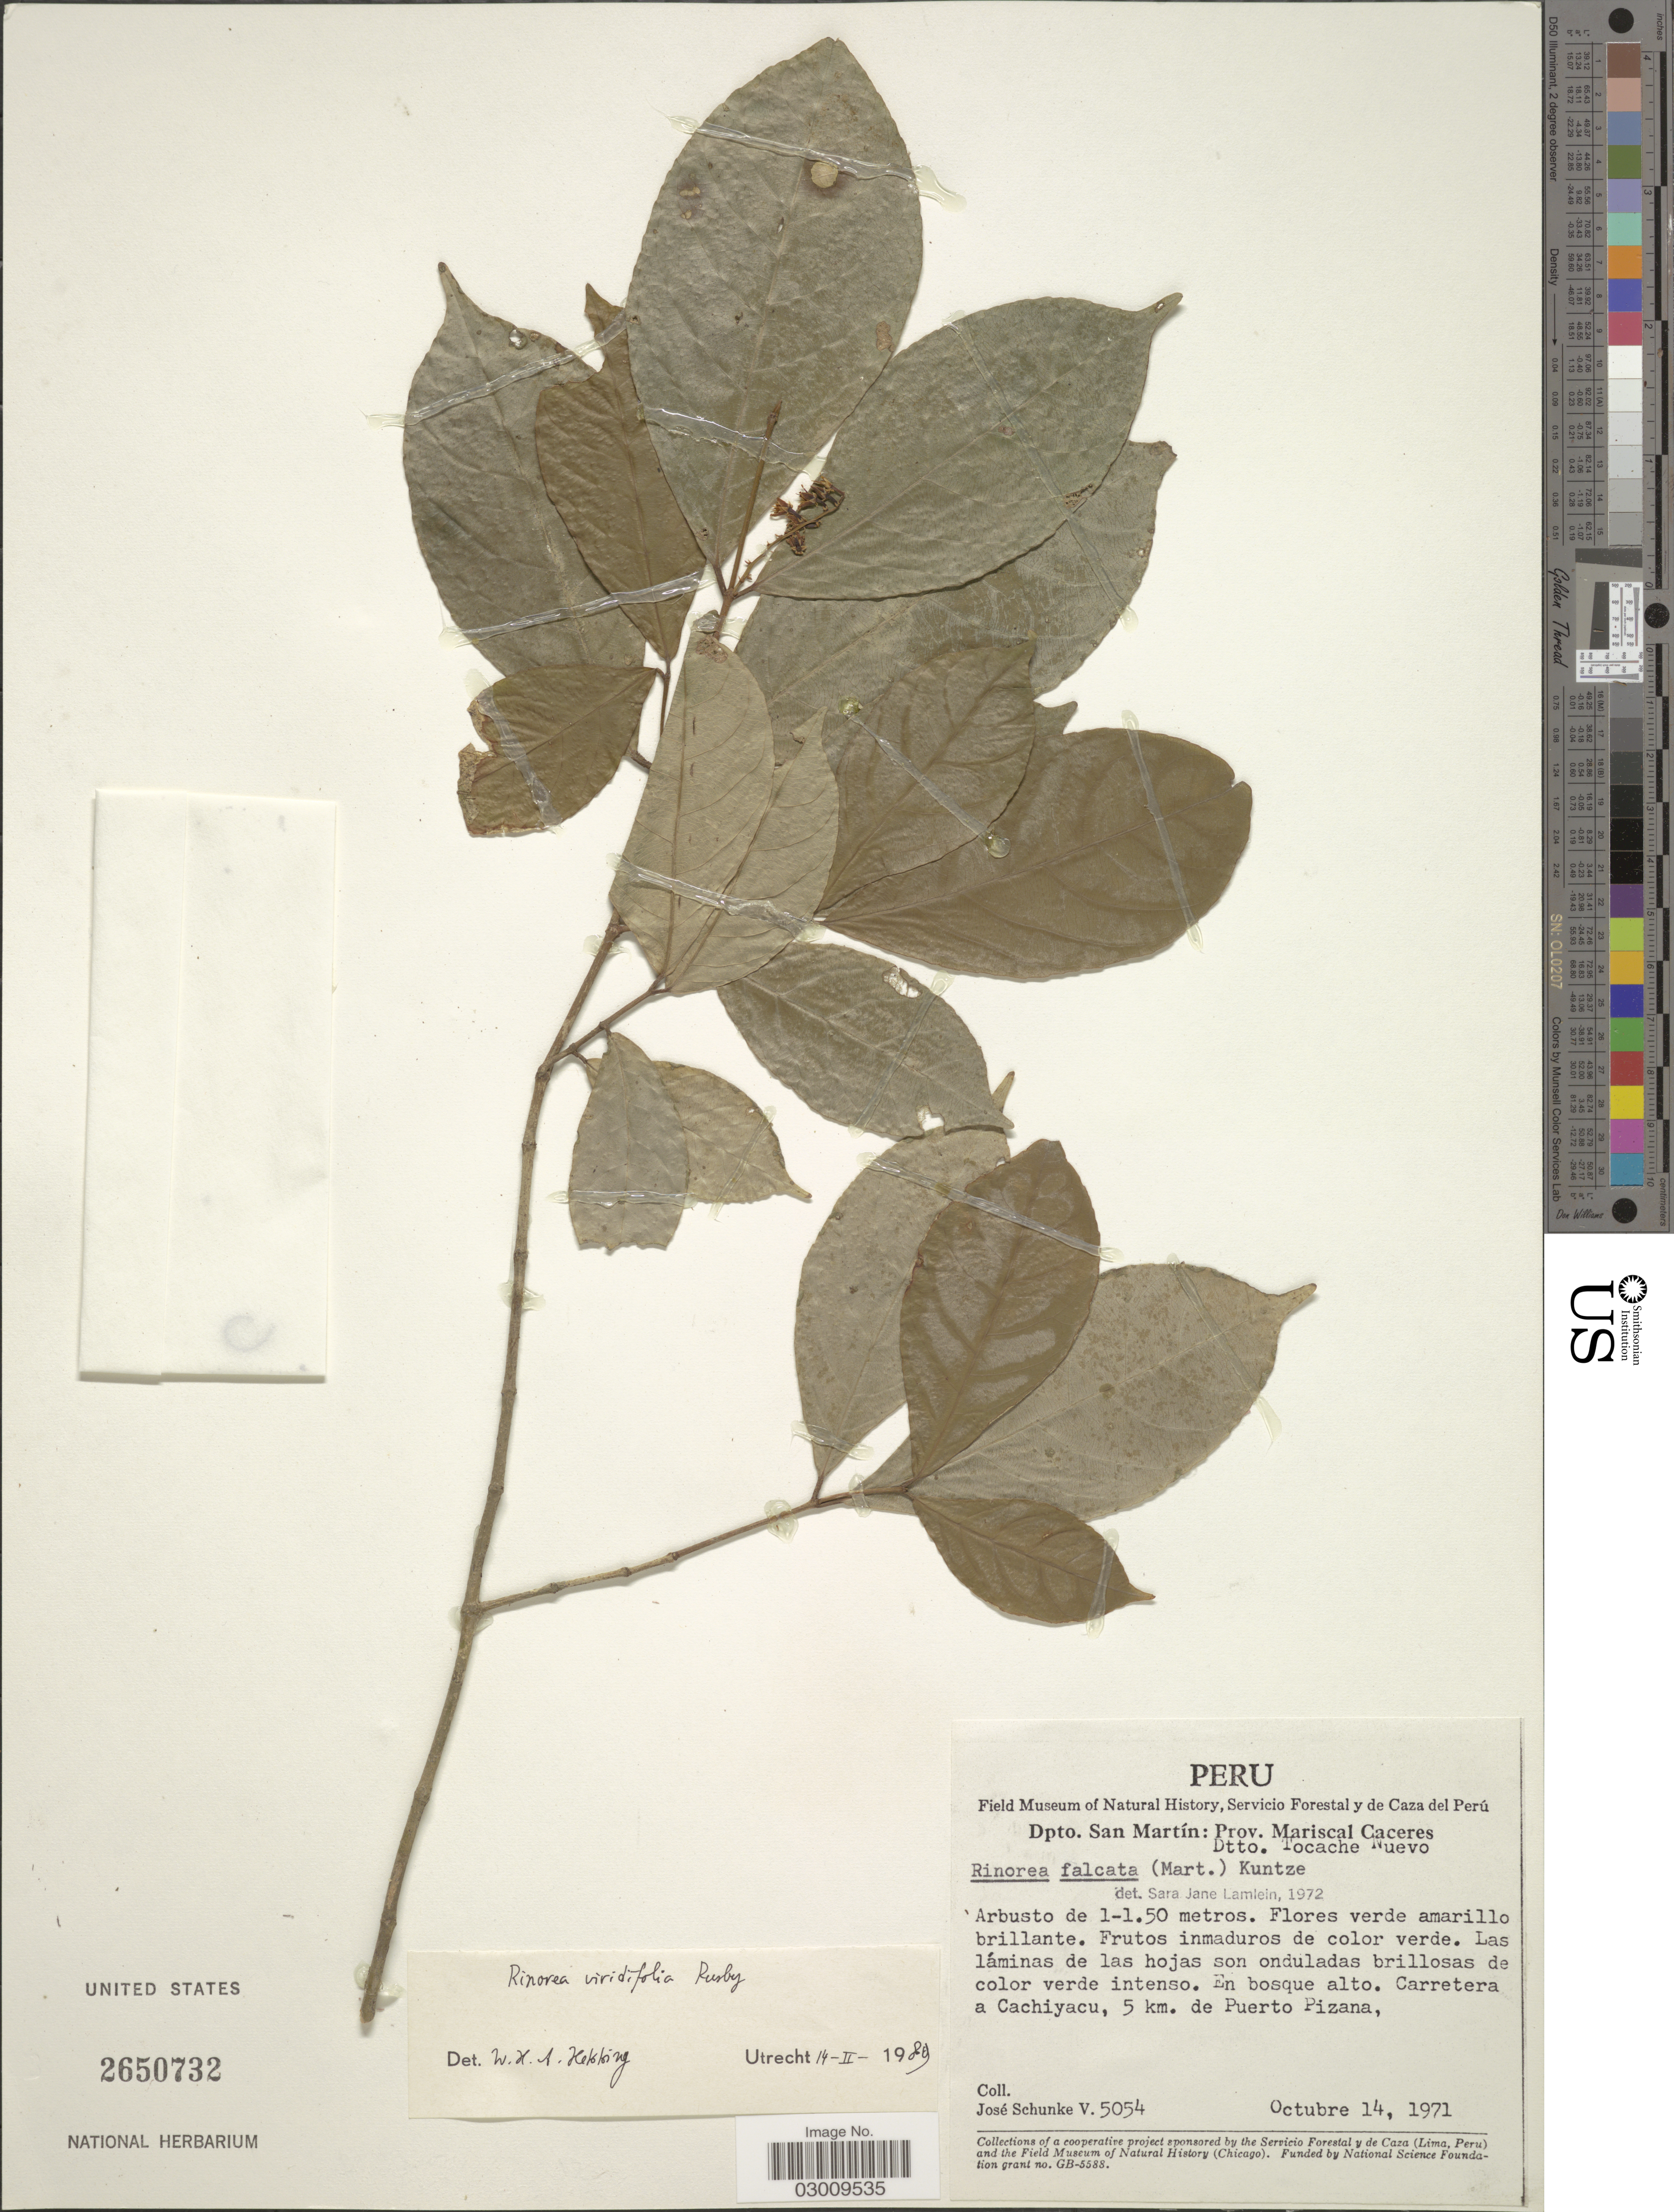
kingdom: Plantae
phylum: Tracheophyta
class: Magnoliopsida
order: Malpighiales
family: Violaceae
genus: Rinorea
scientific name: Rinorea viridifolia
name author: Rusby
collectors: J. Schunke Vigo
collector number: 5054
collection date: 1971-10-14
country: Peru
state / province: San Martín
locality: Dpto. San Martín: Prov. Mariscal Caceres. Dtto. Tocache Nuevo. Carretera a Cachiyacu, 5 km. de Puerto Pizana.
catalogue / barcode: US 2650732